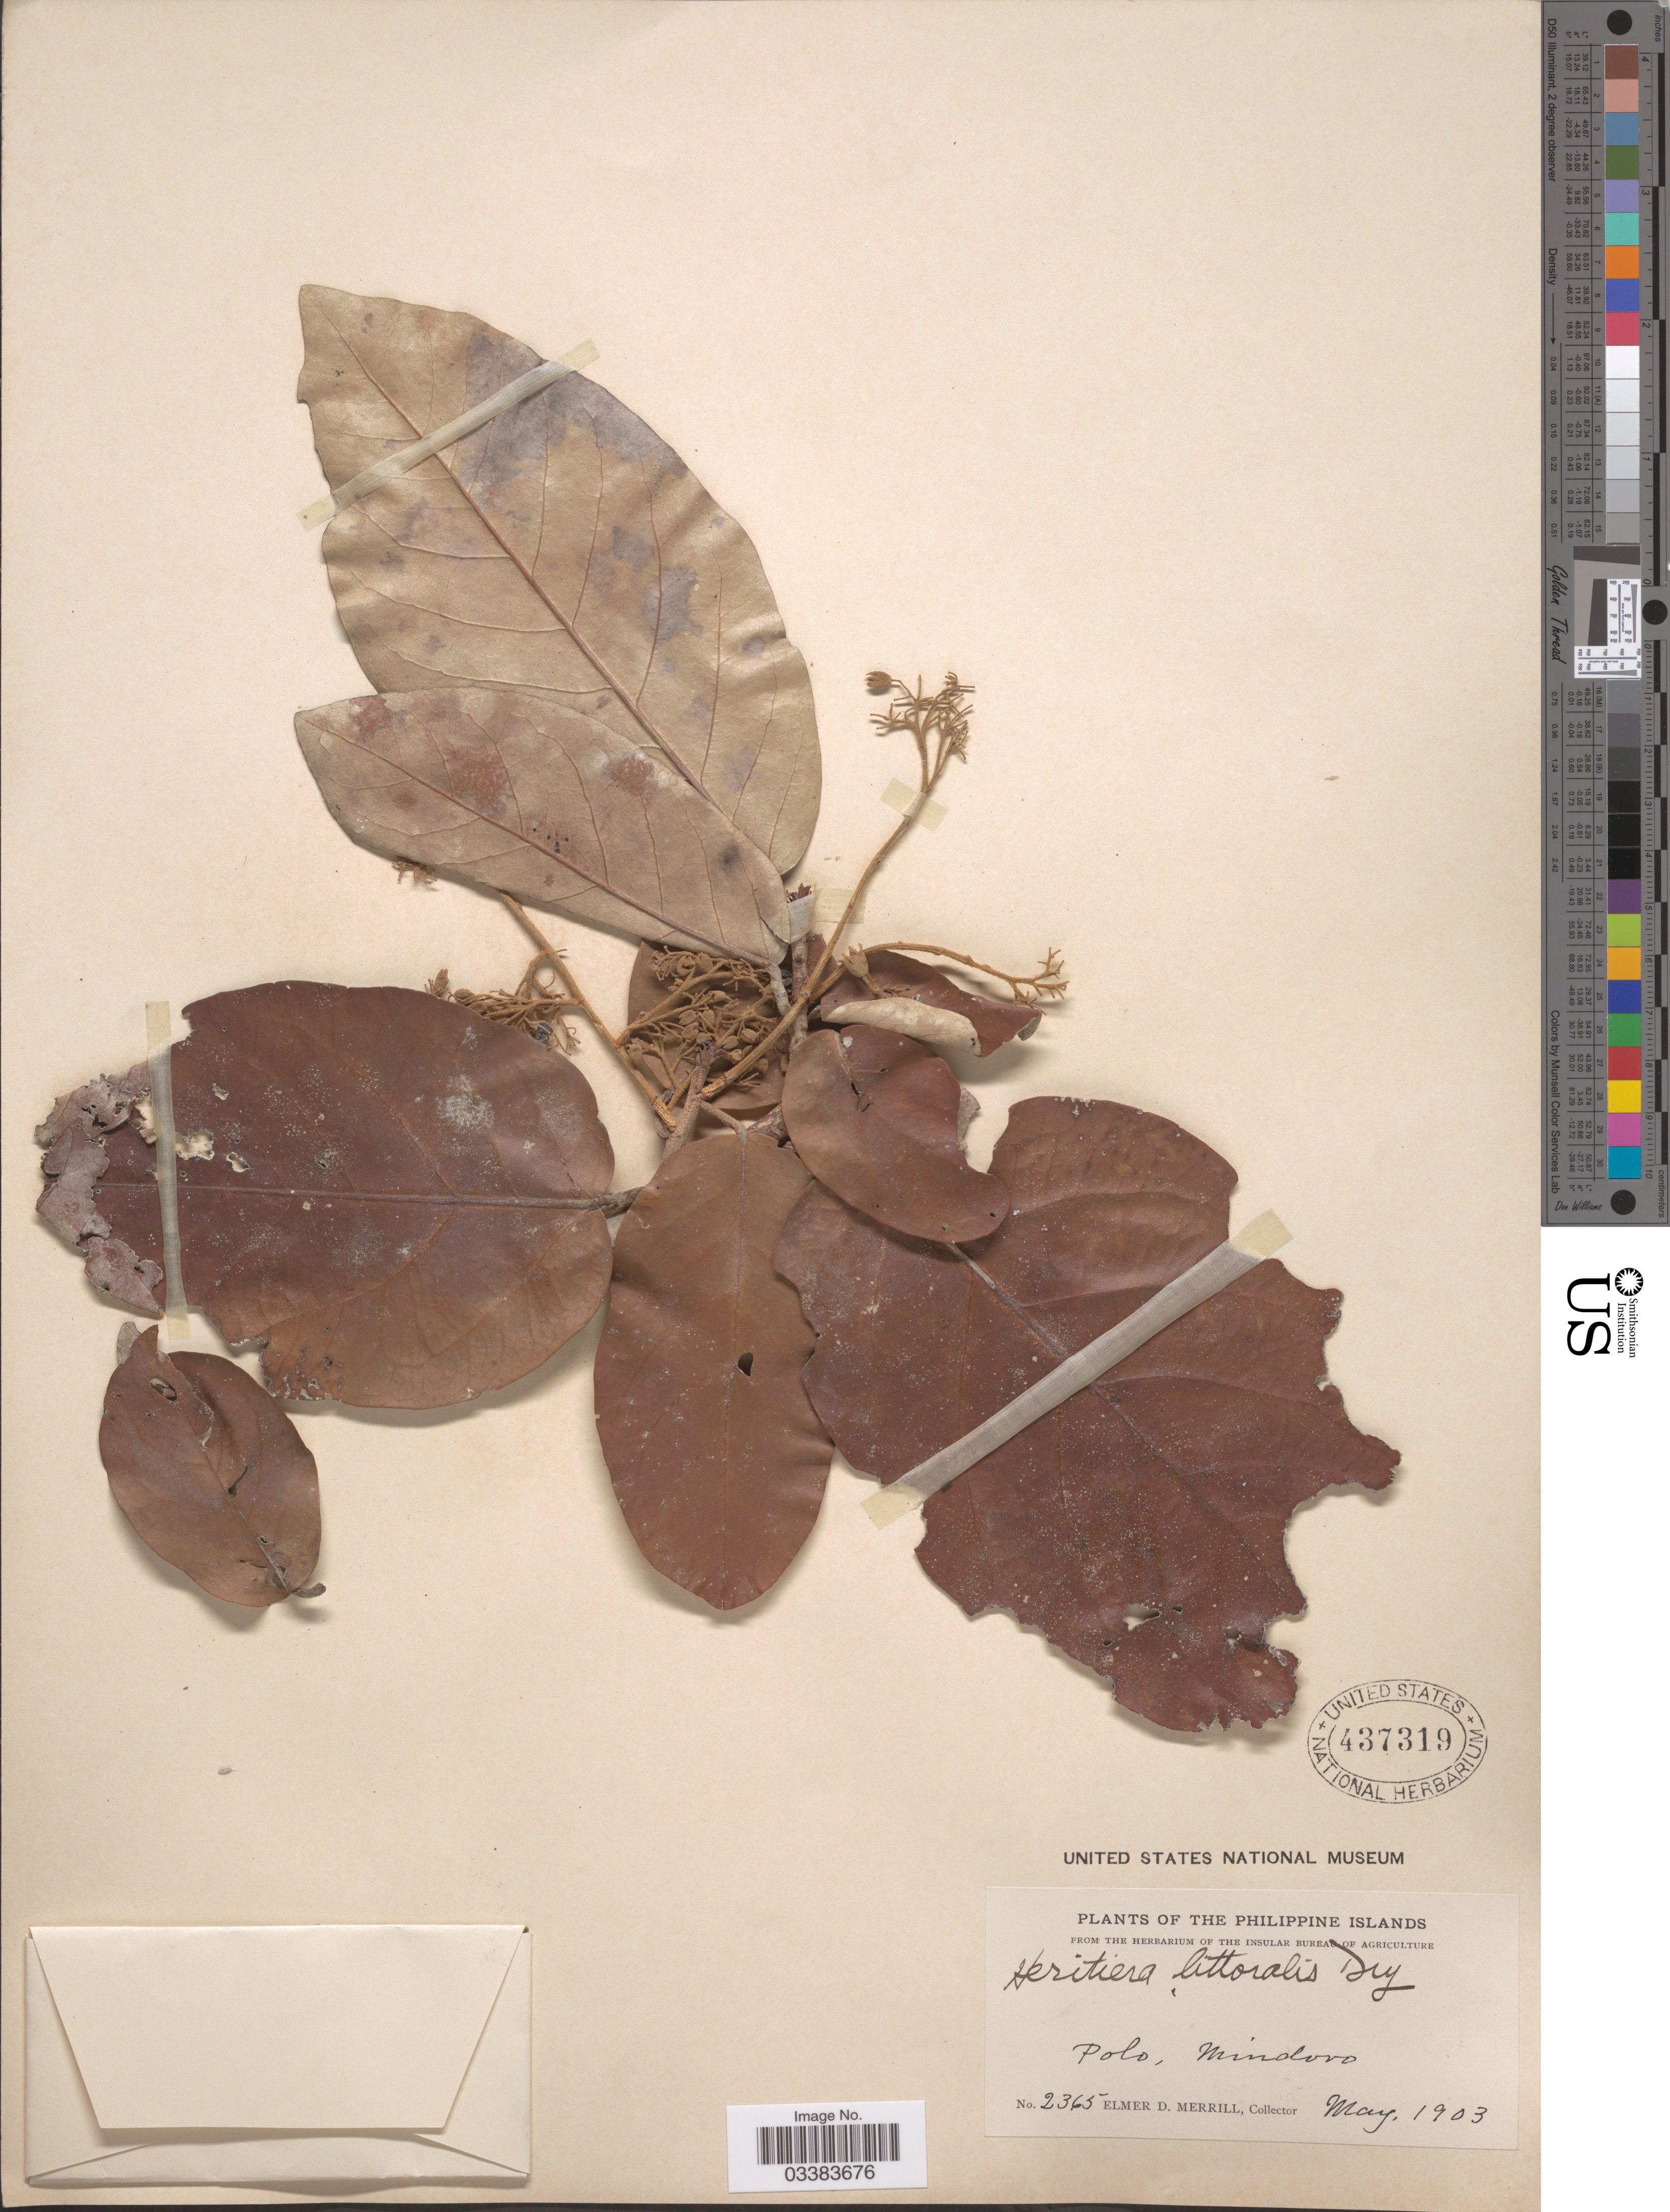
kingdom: Plantae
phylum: Tracheophyta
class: Magnoliopsida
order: Malvales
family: Malvaceae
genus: Heritiera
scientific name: Heritiera littoralis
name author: Aiton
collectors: E. D. Merrill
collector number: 2365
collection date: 1903-05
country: Philippines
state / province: Mimaropa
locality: Polo, Mindoro.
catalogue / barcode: US 437319